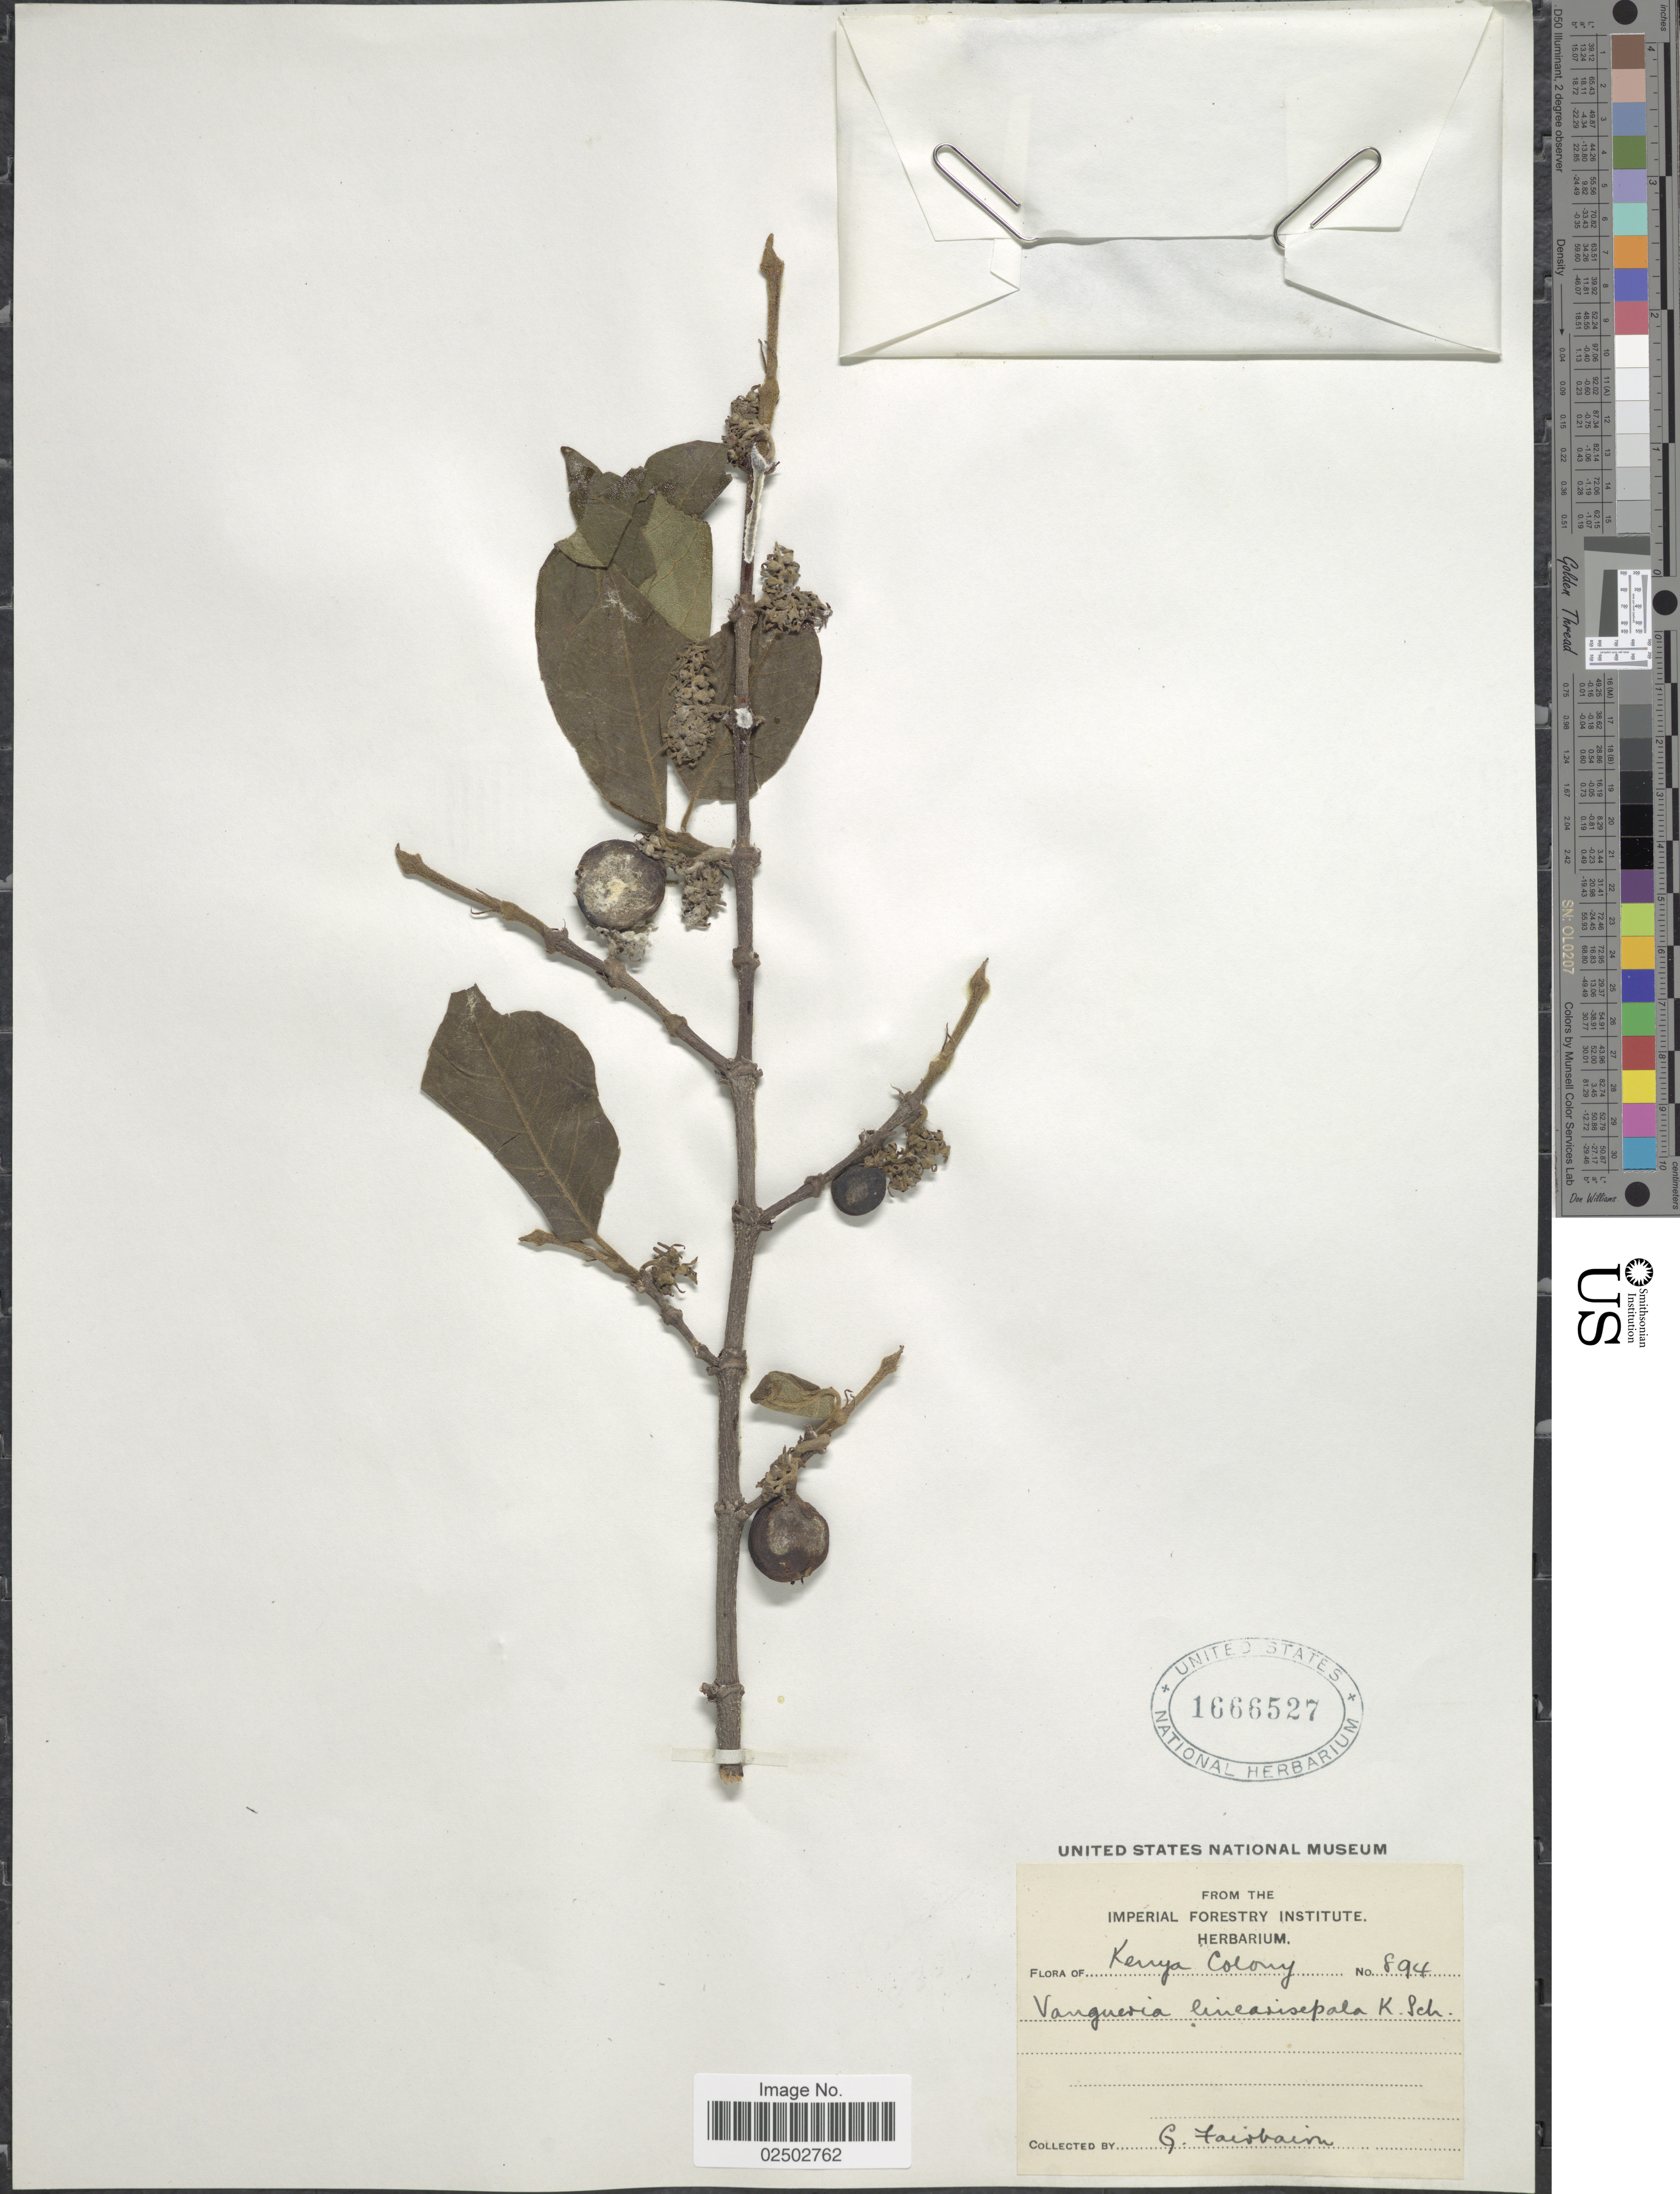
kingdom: Plantae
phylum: Tracheophyta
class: Magnoliopsida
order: Gentianales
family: Rubiaceae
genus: Vangueria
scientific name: Vangueria volkensii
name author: K. Schum.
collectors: G. Fairbairn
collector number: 894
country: Kenya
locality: Kenya Colony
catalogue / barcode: US 1666527